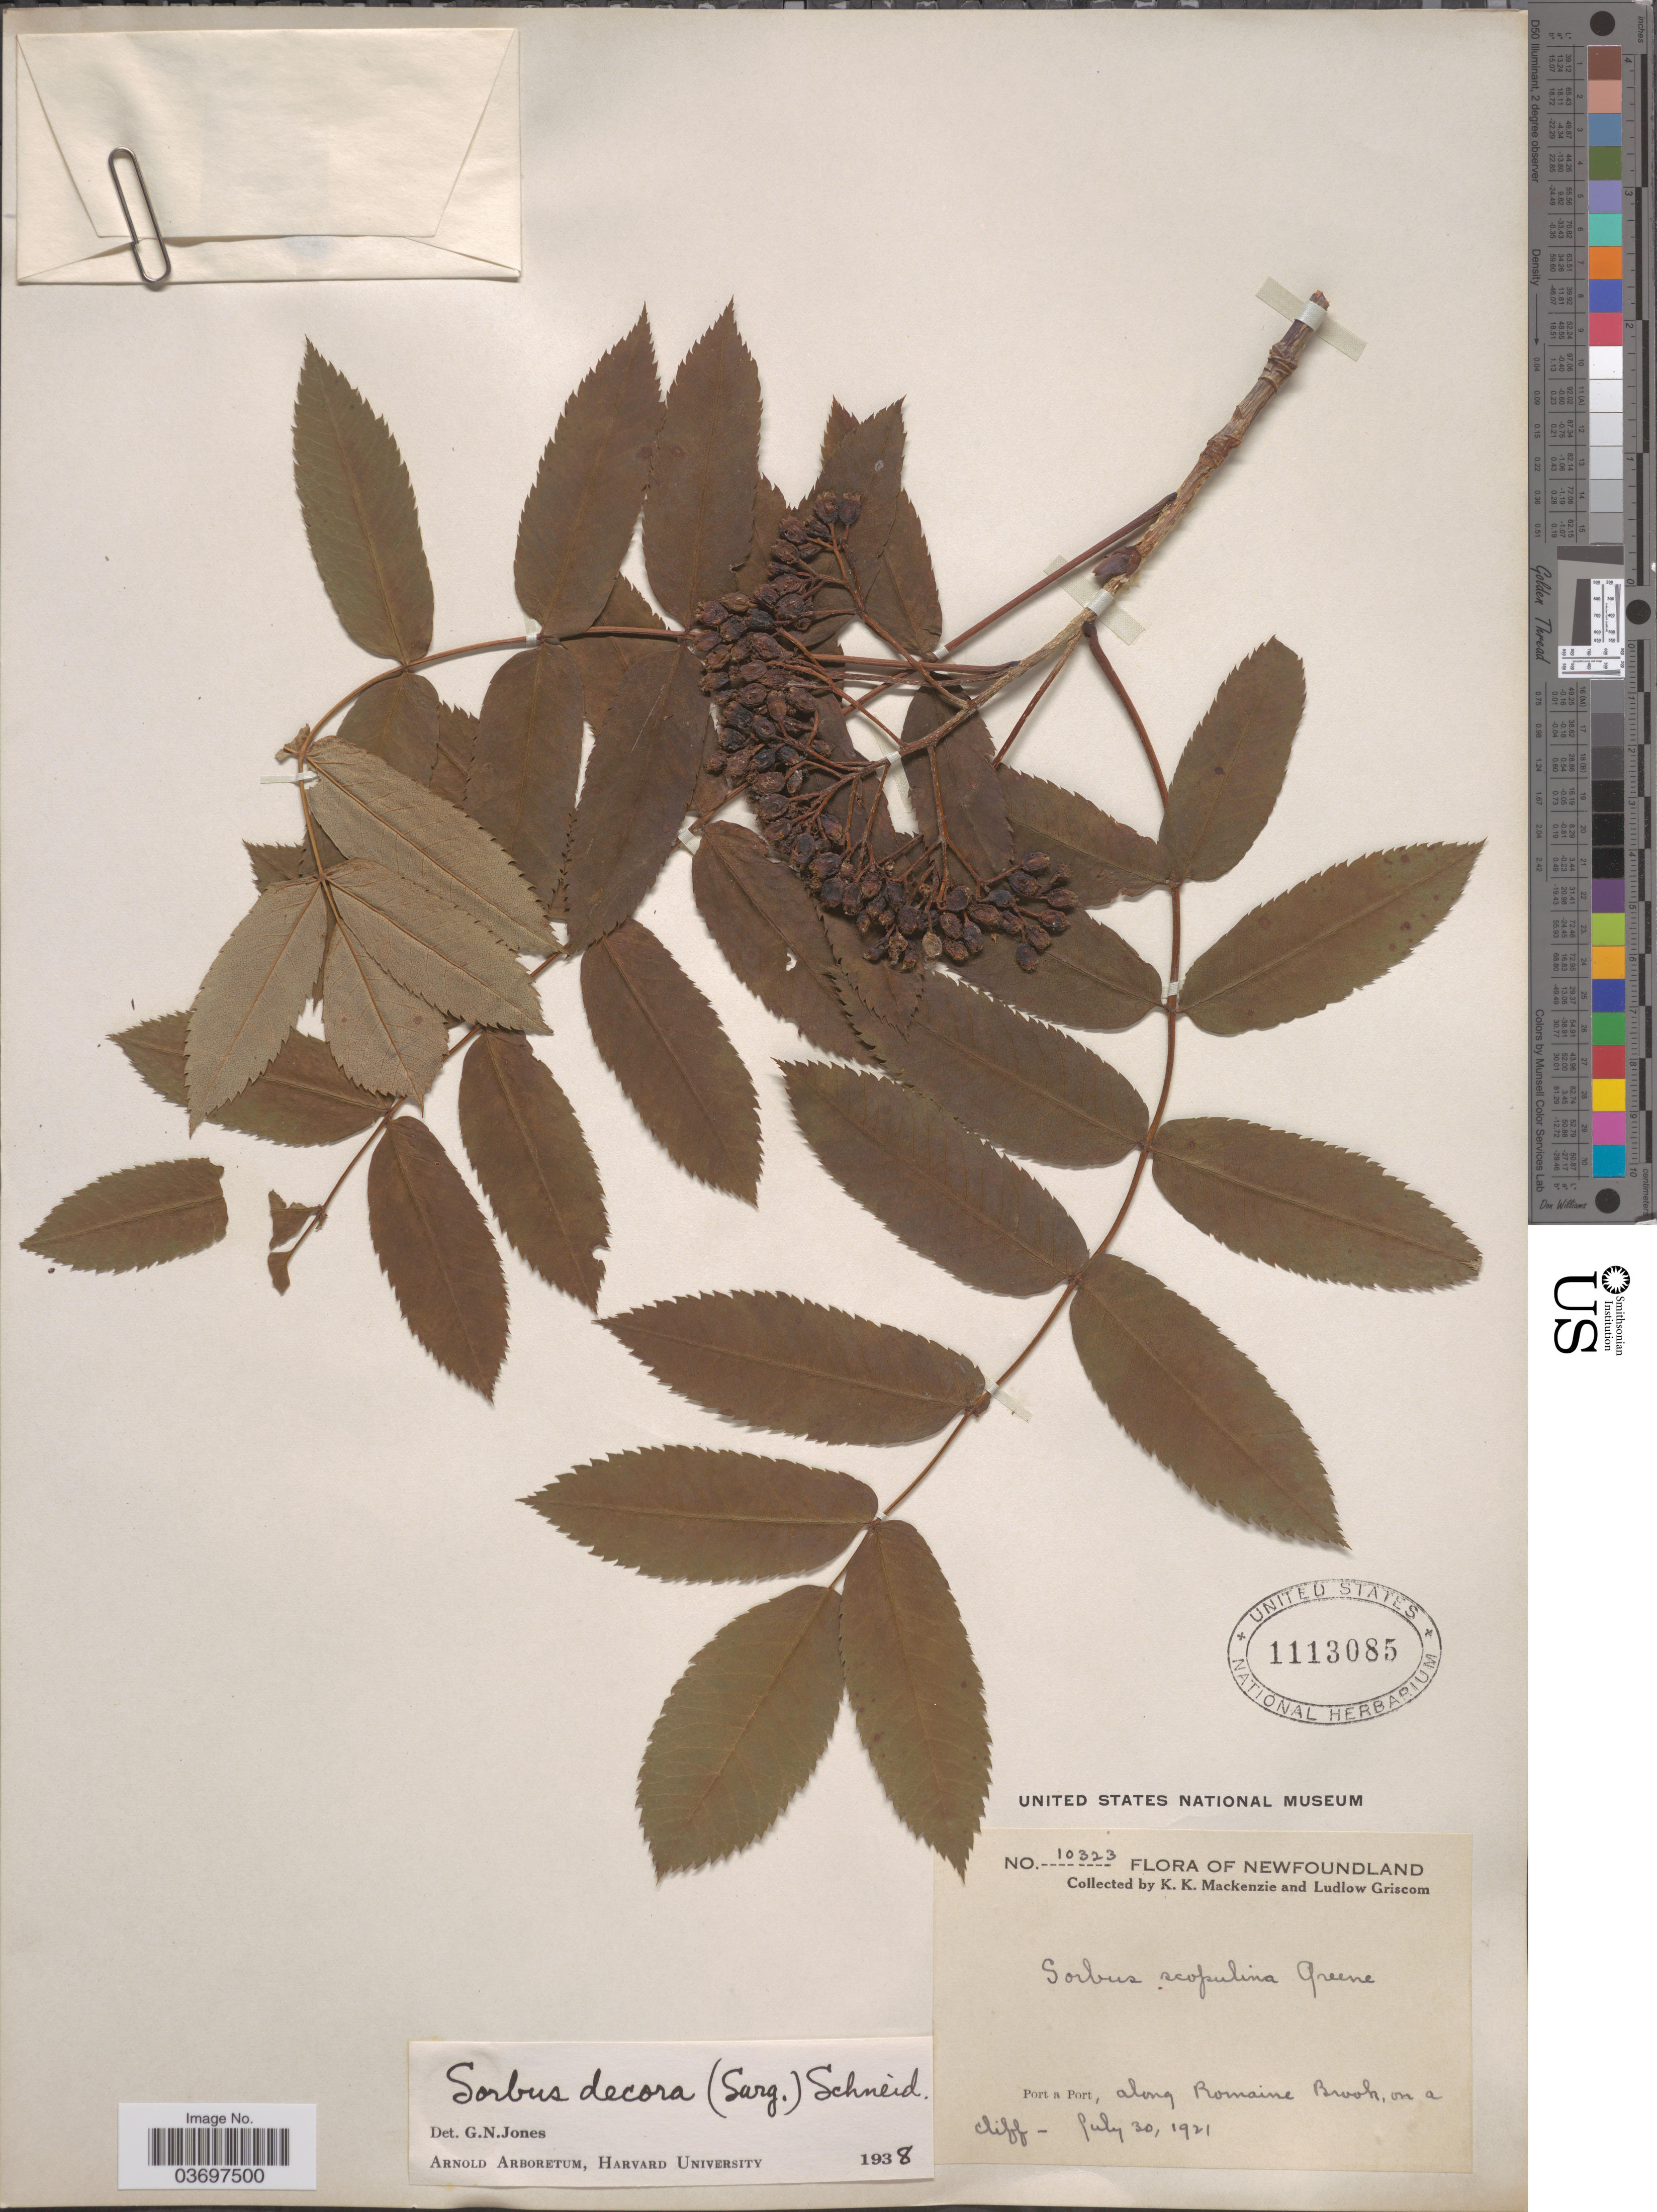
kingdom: Plantae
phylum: Tracheophyta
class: Magnoliopsida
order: Rosales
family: Rosaceae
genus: Sorbus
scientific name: Sorbus decora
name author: (Sarg.) C.K. Schneid.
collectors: K. K. Mackenzie & L. Griscom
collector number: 10323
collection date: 1921-07-30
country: Canada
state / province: Newfoundland and Labrador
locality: Port a Port, along Romaine Brook, on a cliff.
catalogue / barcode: US 1113085